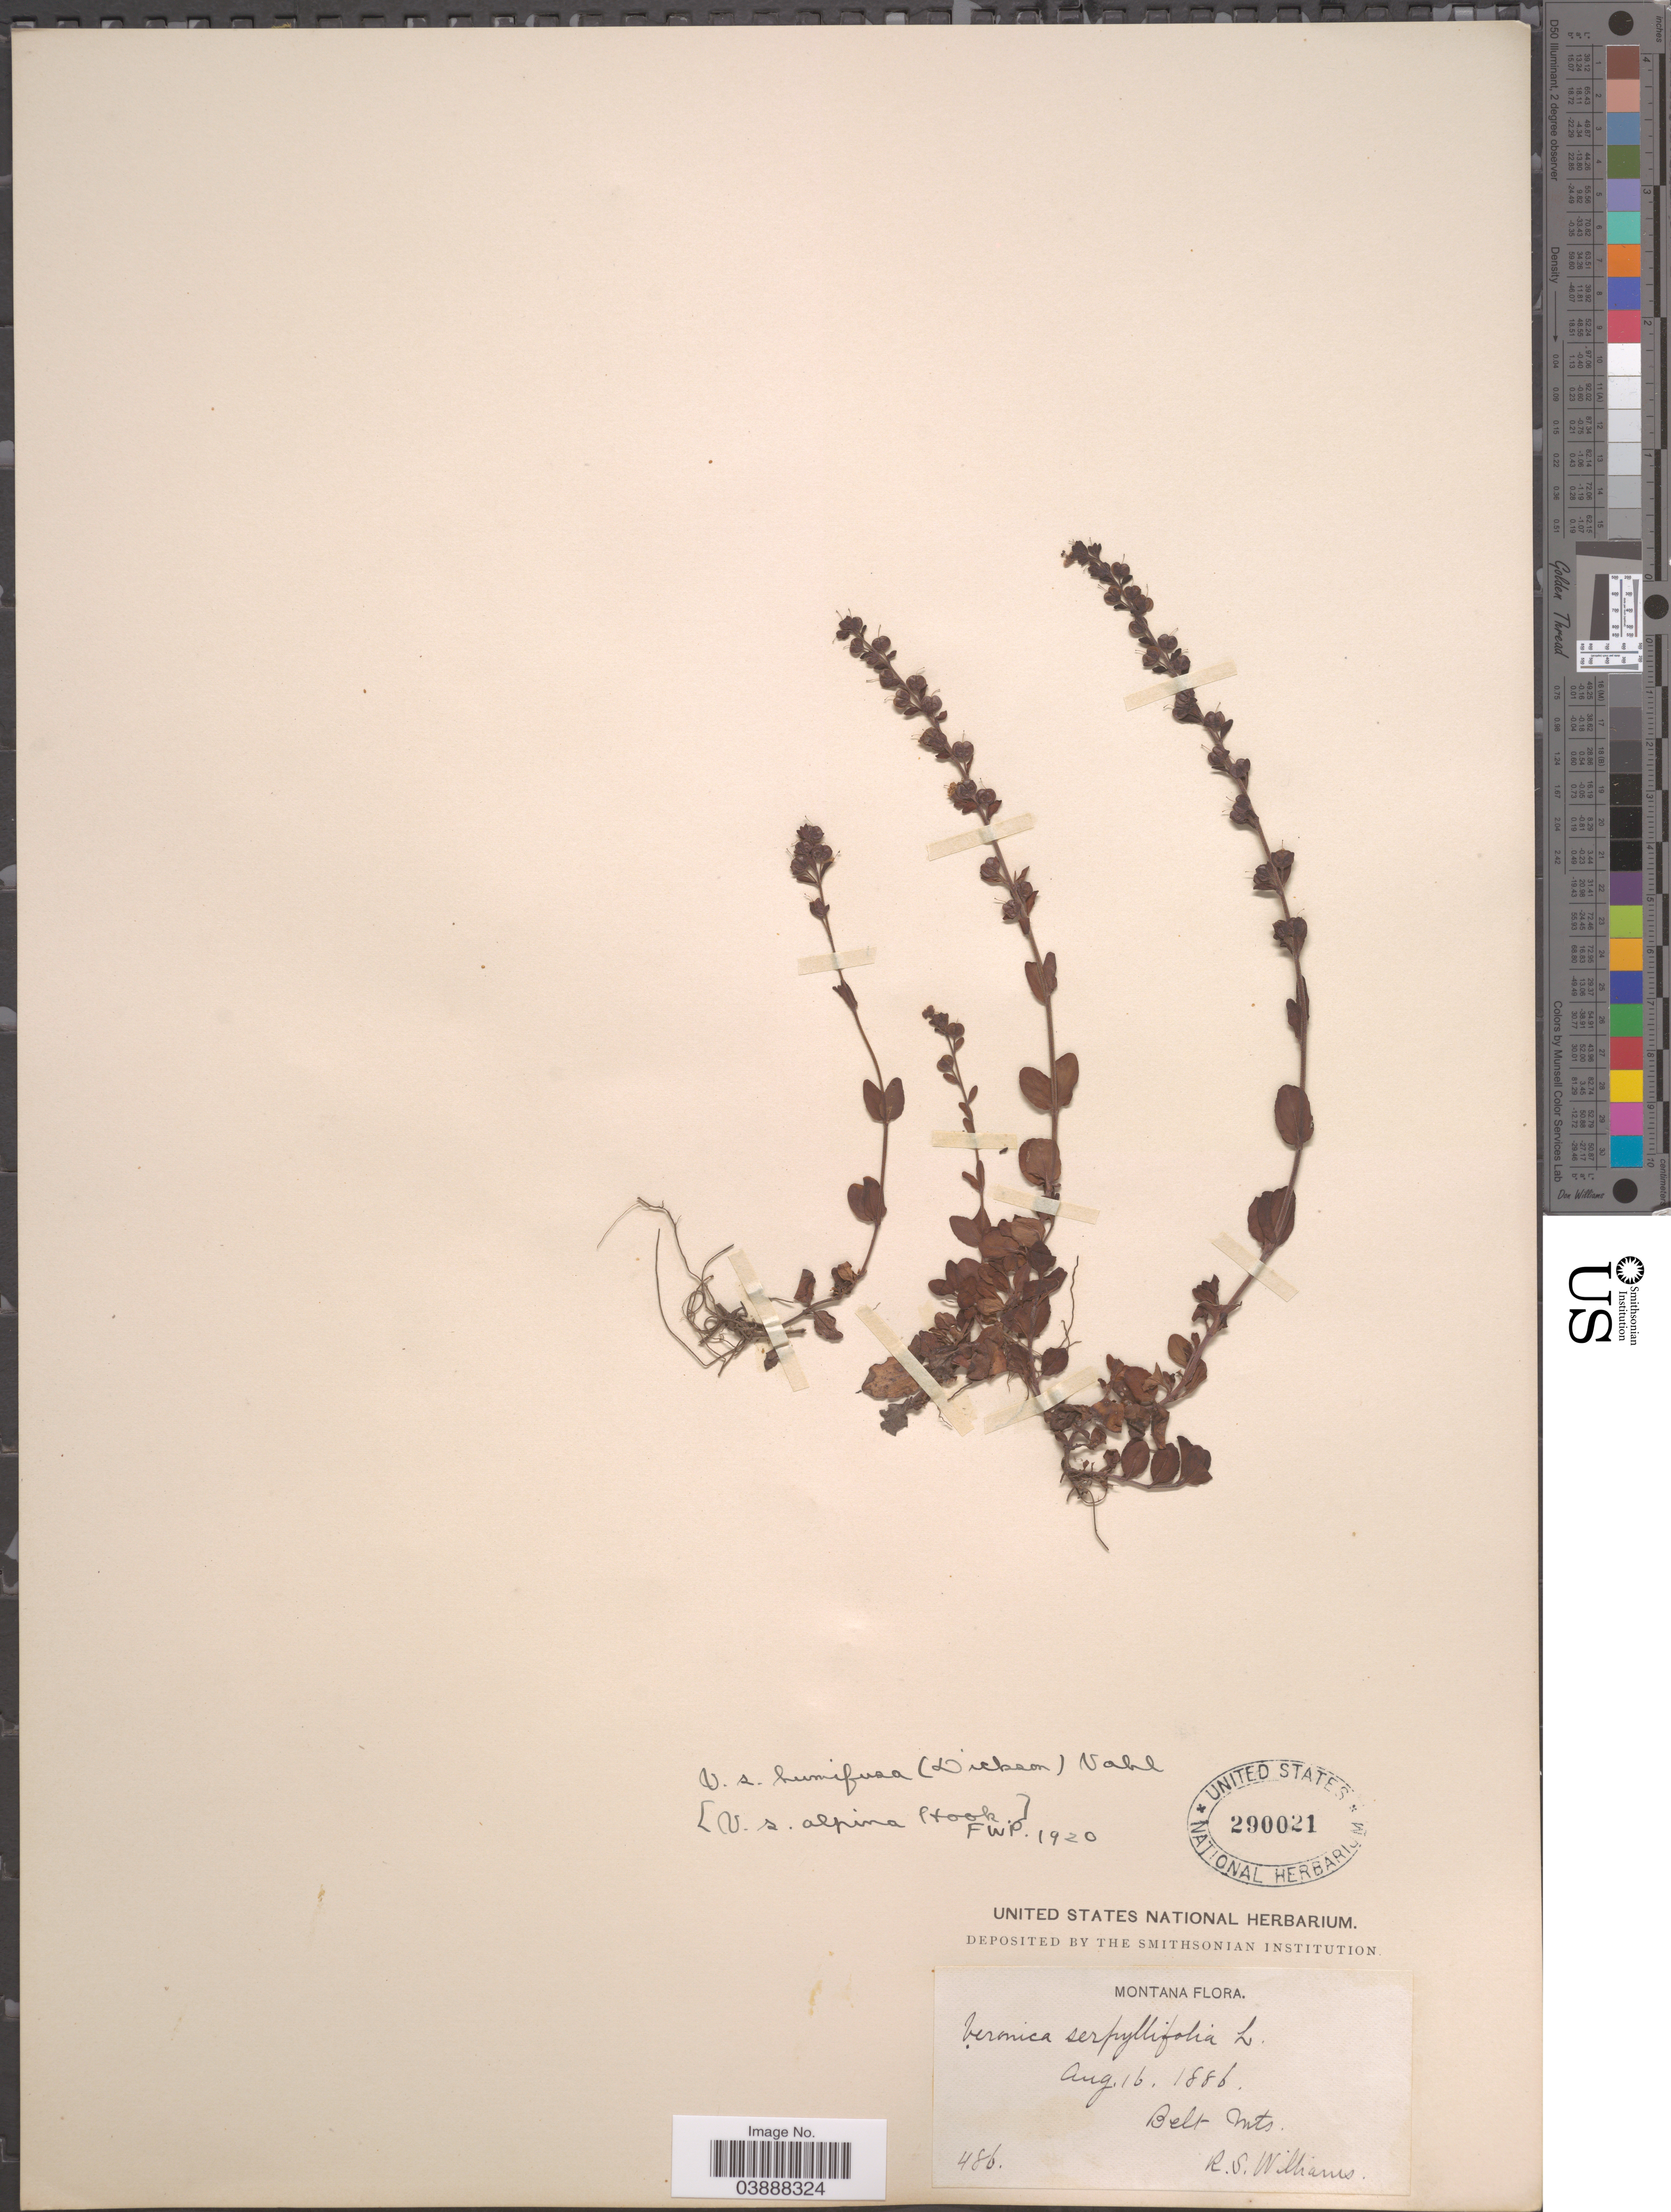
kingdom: Plantae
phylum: Tracheophyta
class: Magnoliopsida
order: Lamiales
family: Plantaginaceae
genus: Veronica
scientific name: Veronica serpyllifolia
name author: L.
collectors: R. S. Williams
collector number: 486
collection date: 1886-08-16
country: United States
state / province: Montana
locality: Belt Mts.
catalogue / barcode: US 290021